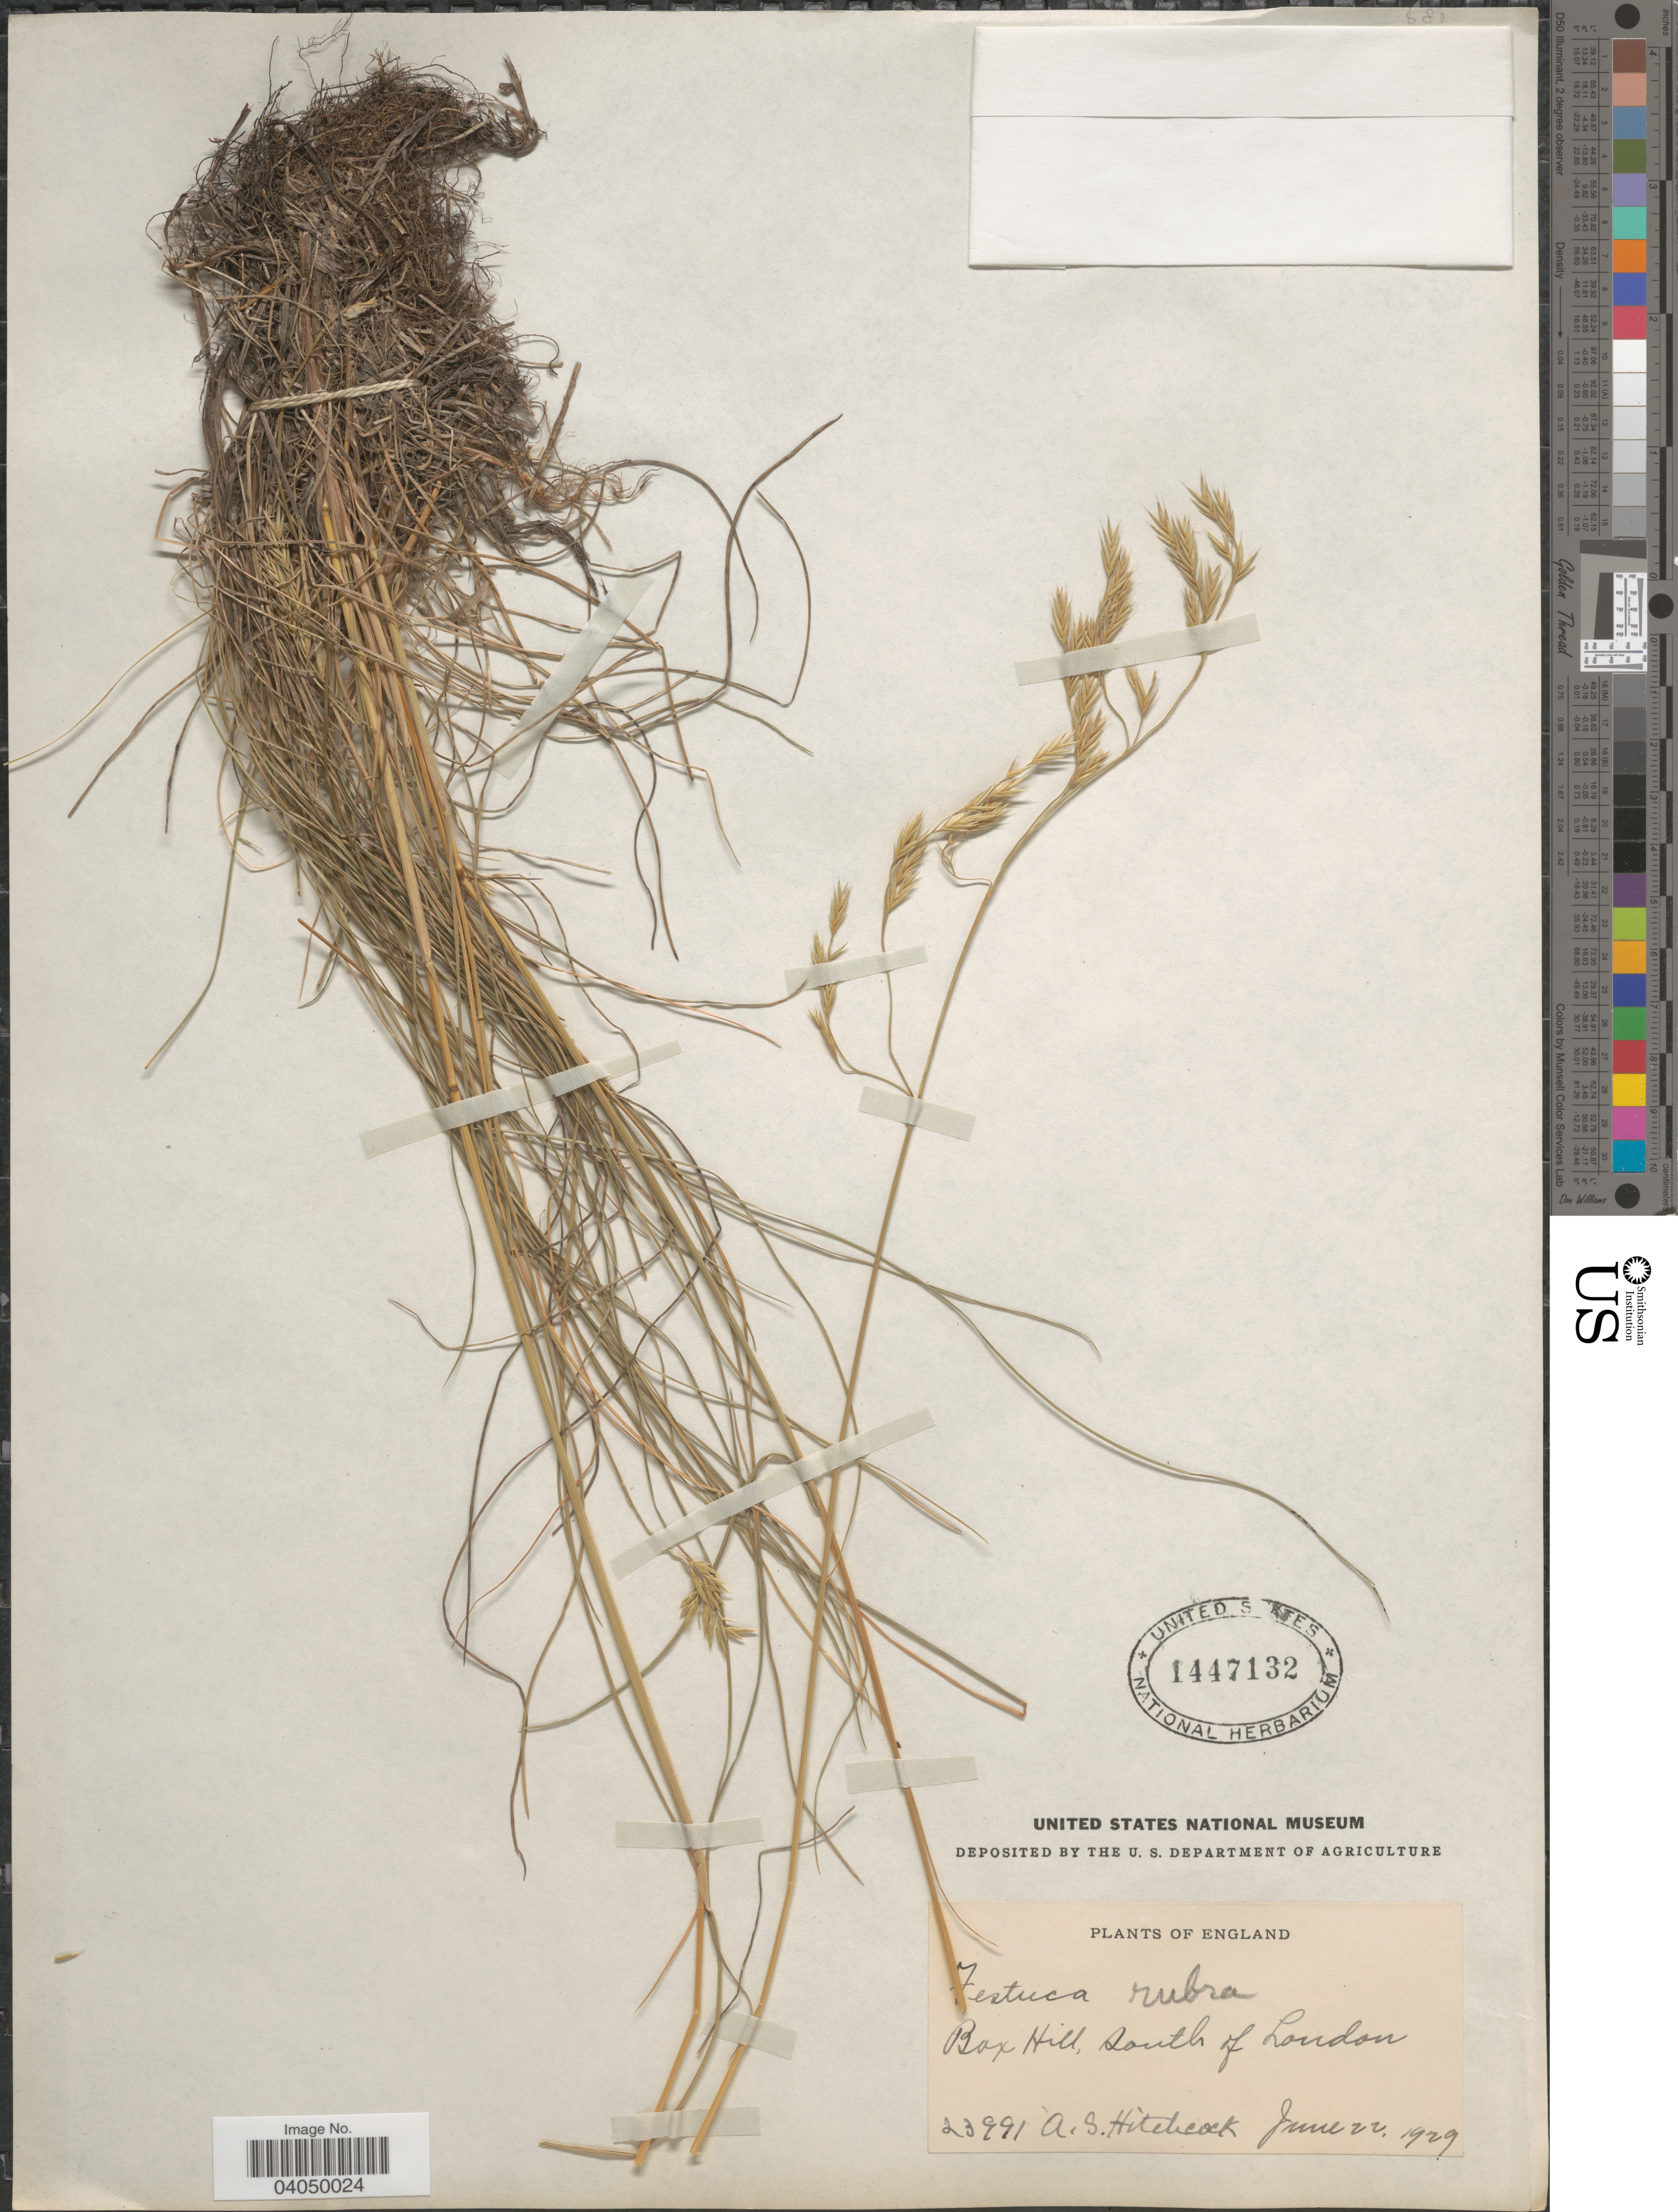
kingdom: Plantae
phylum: Tracheophyta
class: Liliopsida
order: Poales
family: Poaceae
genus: Festuca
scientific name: Festuca rubra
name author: L.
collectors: A. S. Hitchcock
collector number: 23991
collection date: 1929-06-22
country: United Kingdom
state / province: England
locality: Bax Hill. south of London.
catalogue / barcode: US 1447132